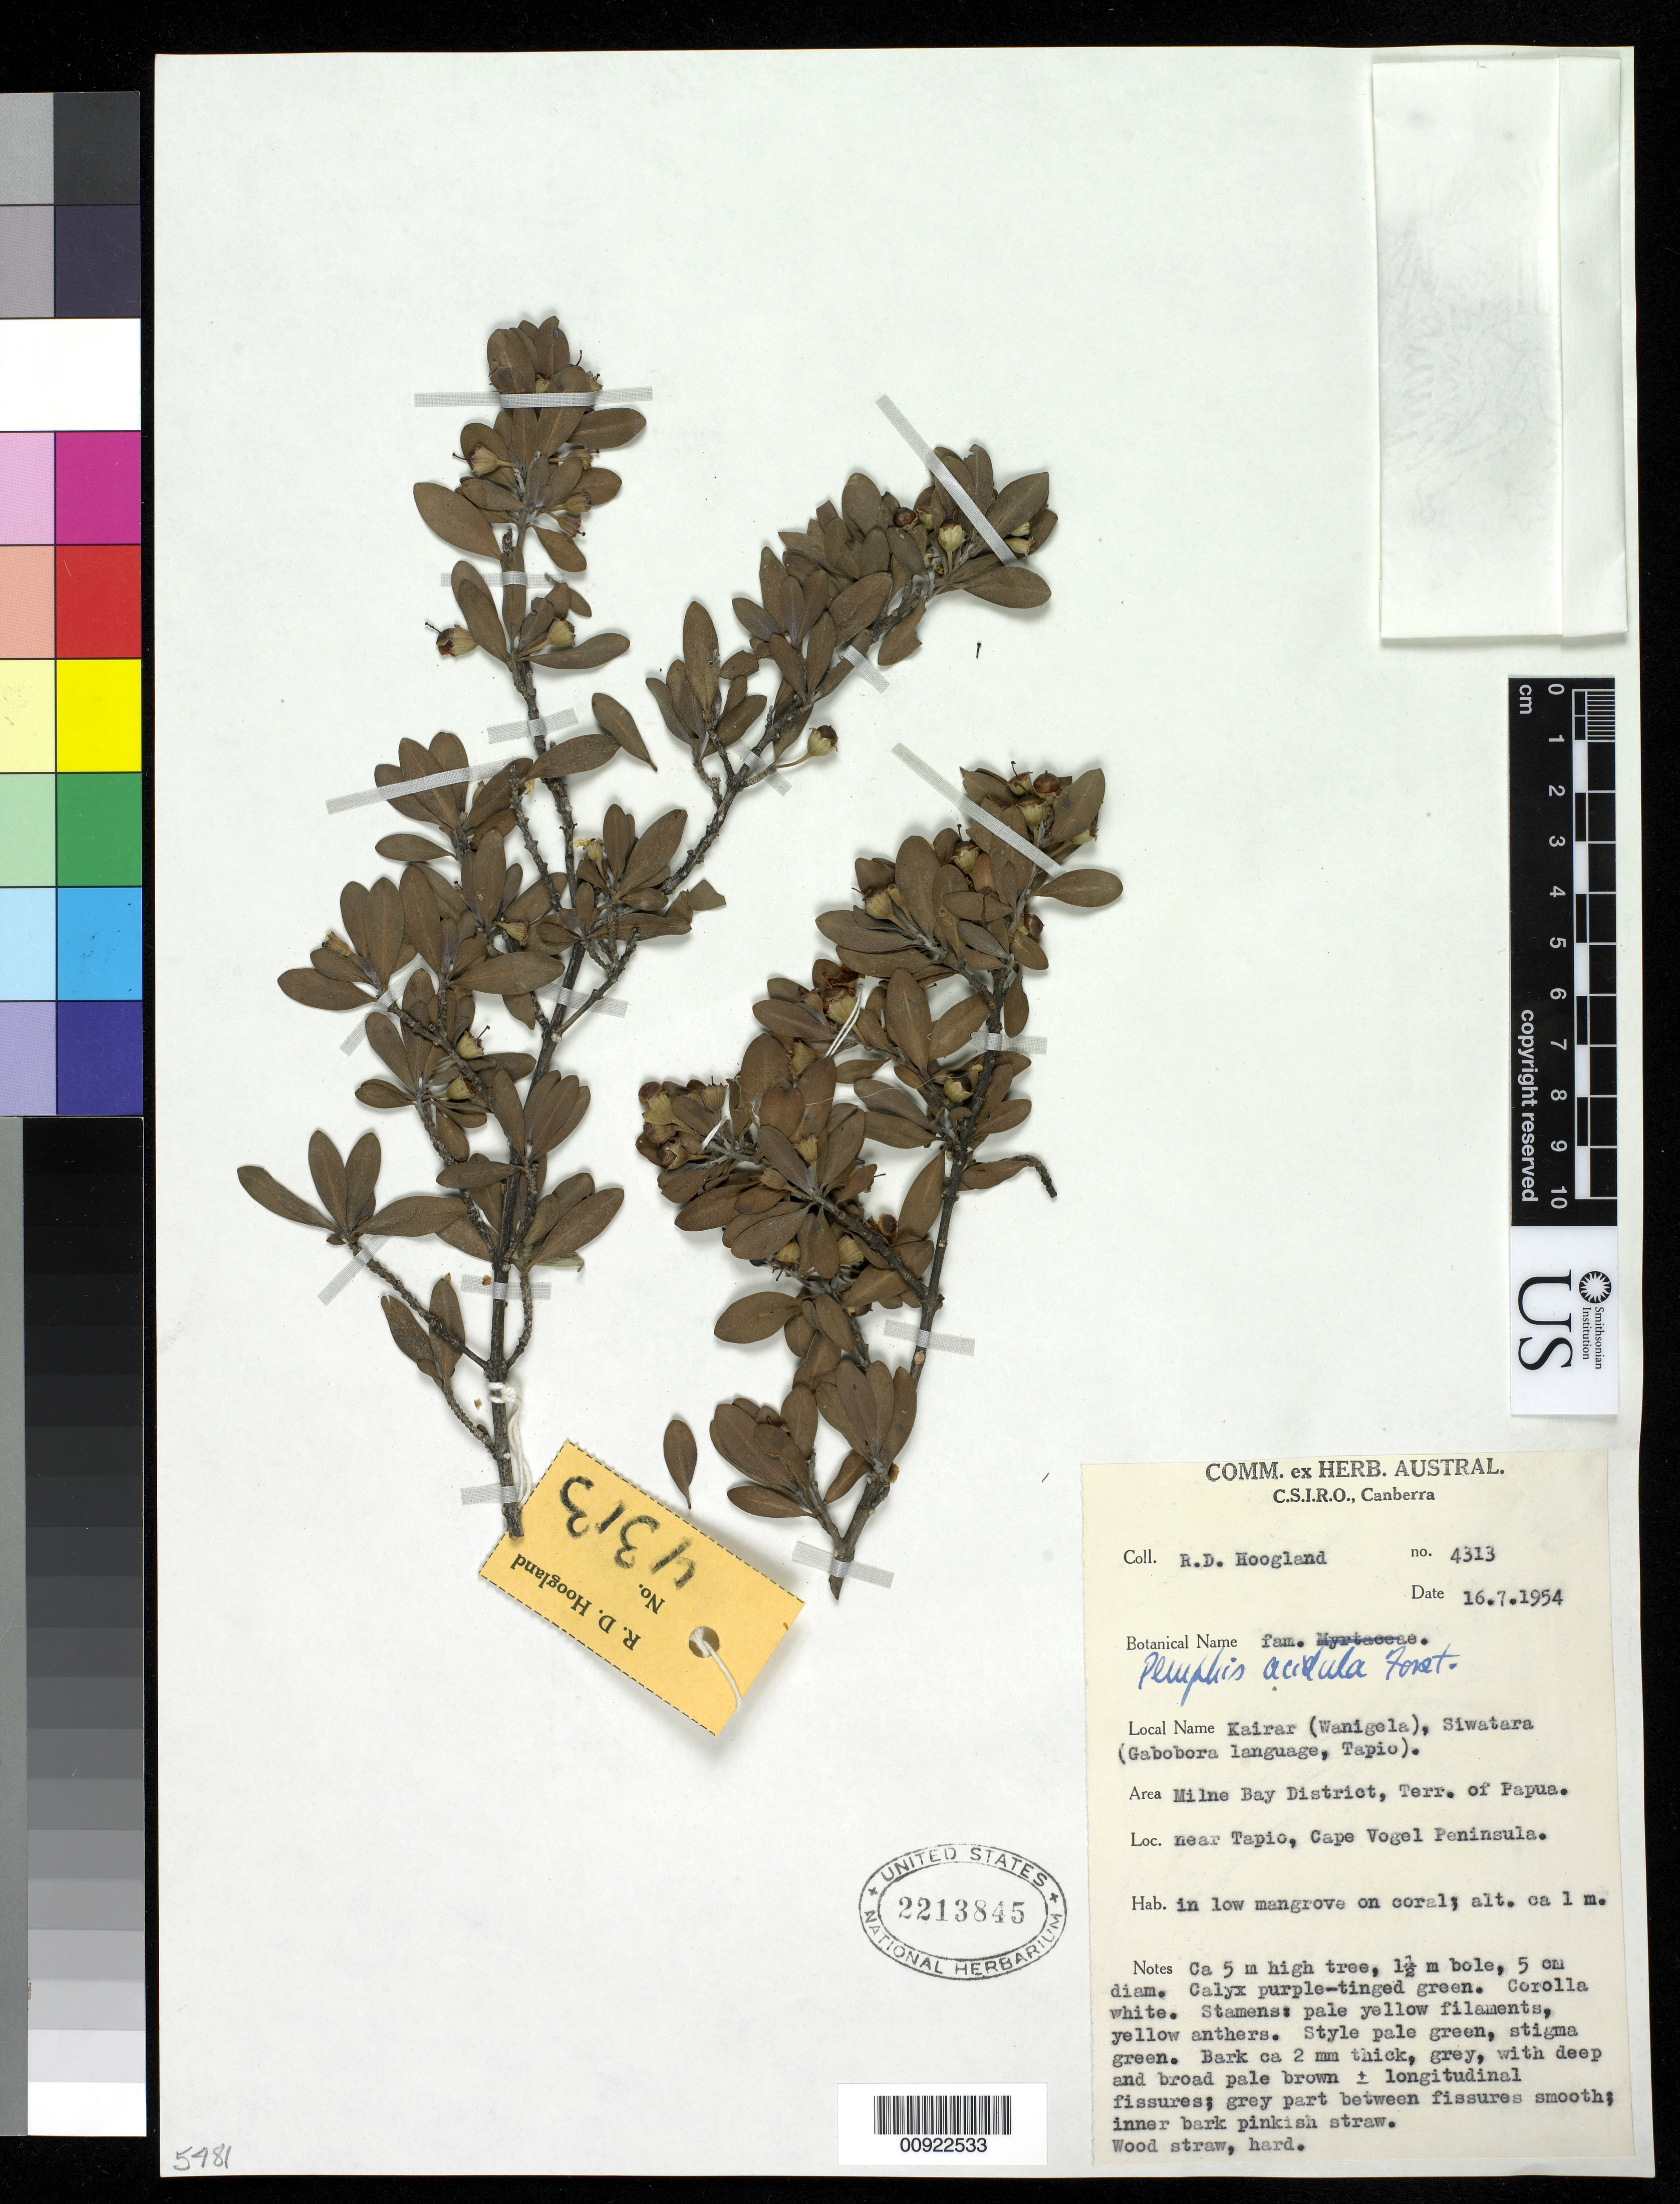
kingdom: Plantae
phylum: Tracheophyta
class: Magnoliopsida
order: Myrtales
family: Lythraceae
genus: Pemphis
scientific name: Pemphis acidula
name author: J.R. Forst. & G. Forst.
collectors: R. D. Hoogland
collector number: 4313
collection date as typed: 16 Jul 1954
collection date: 1954-07-16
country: Papua New Guinea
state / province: Milne Bay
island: New Guinea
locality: Near Tapio, Cape Vogel Peninsula.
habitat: In low mangrove on coral.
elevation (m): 1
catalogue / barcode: US 2213845